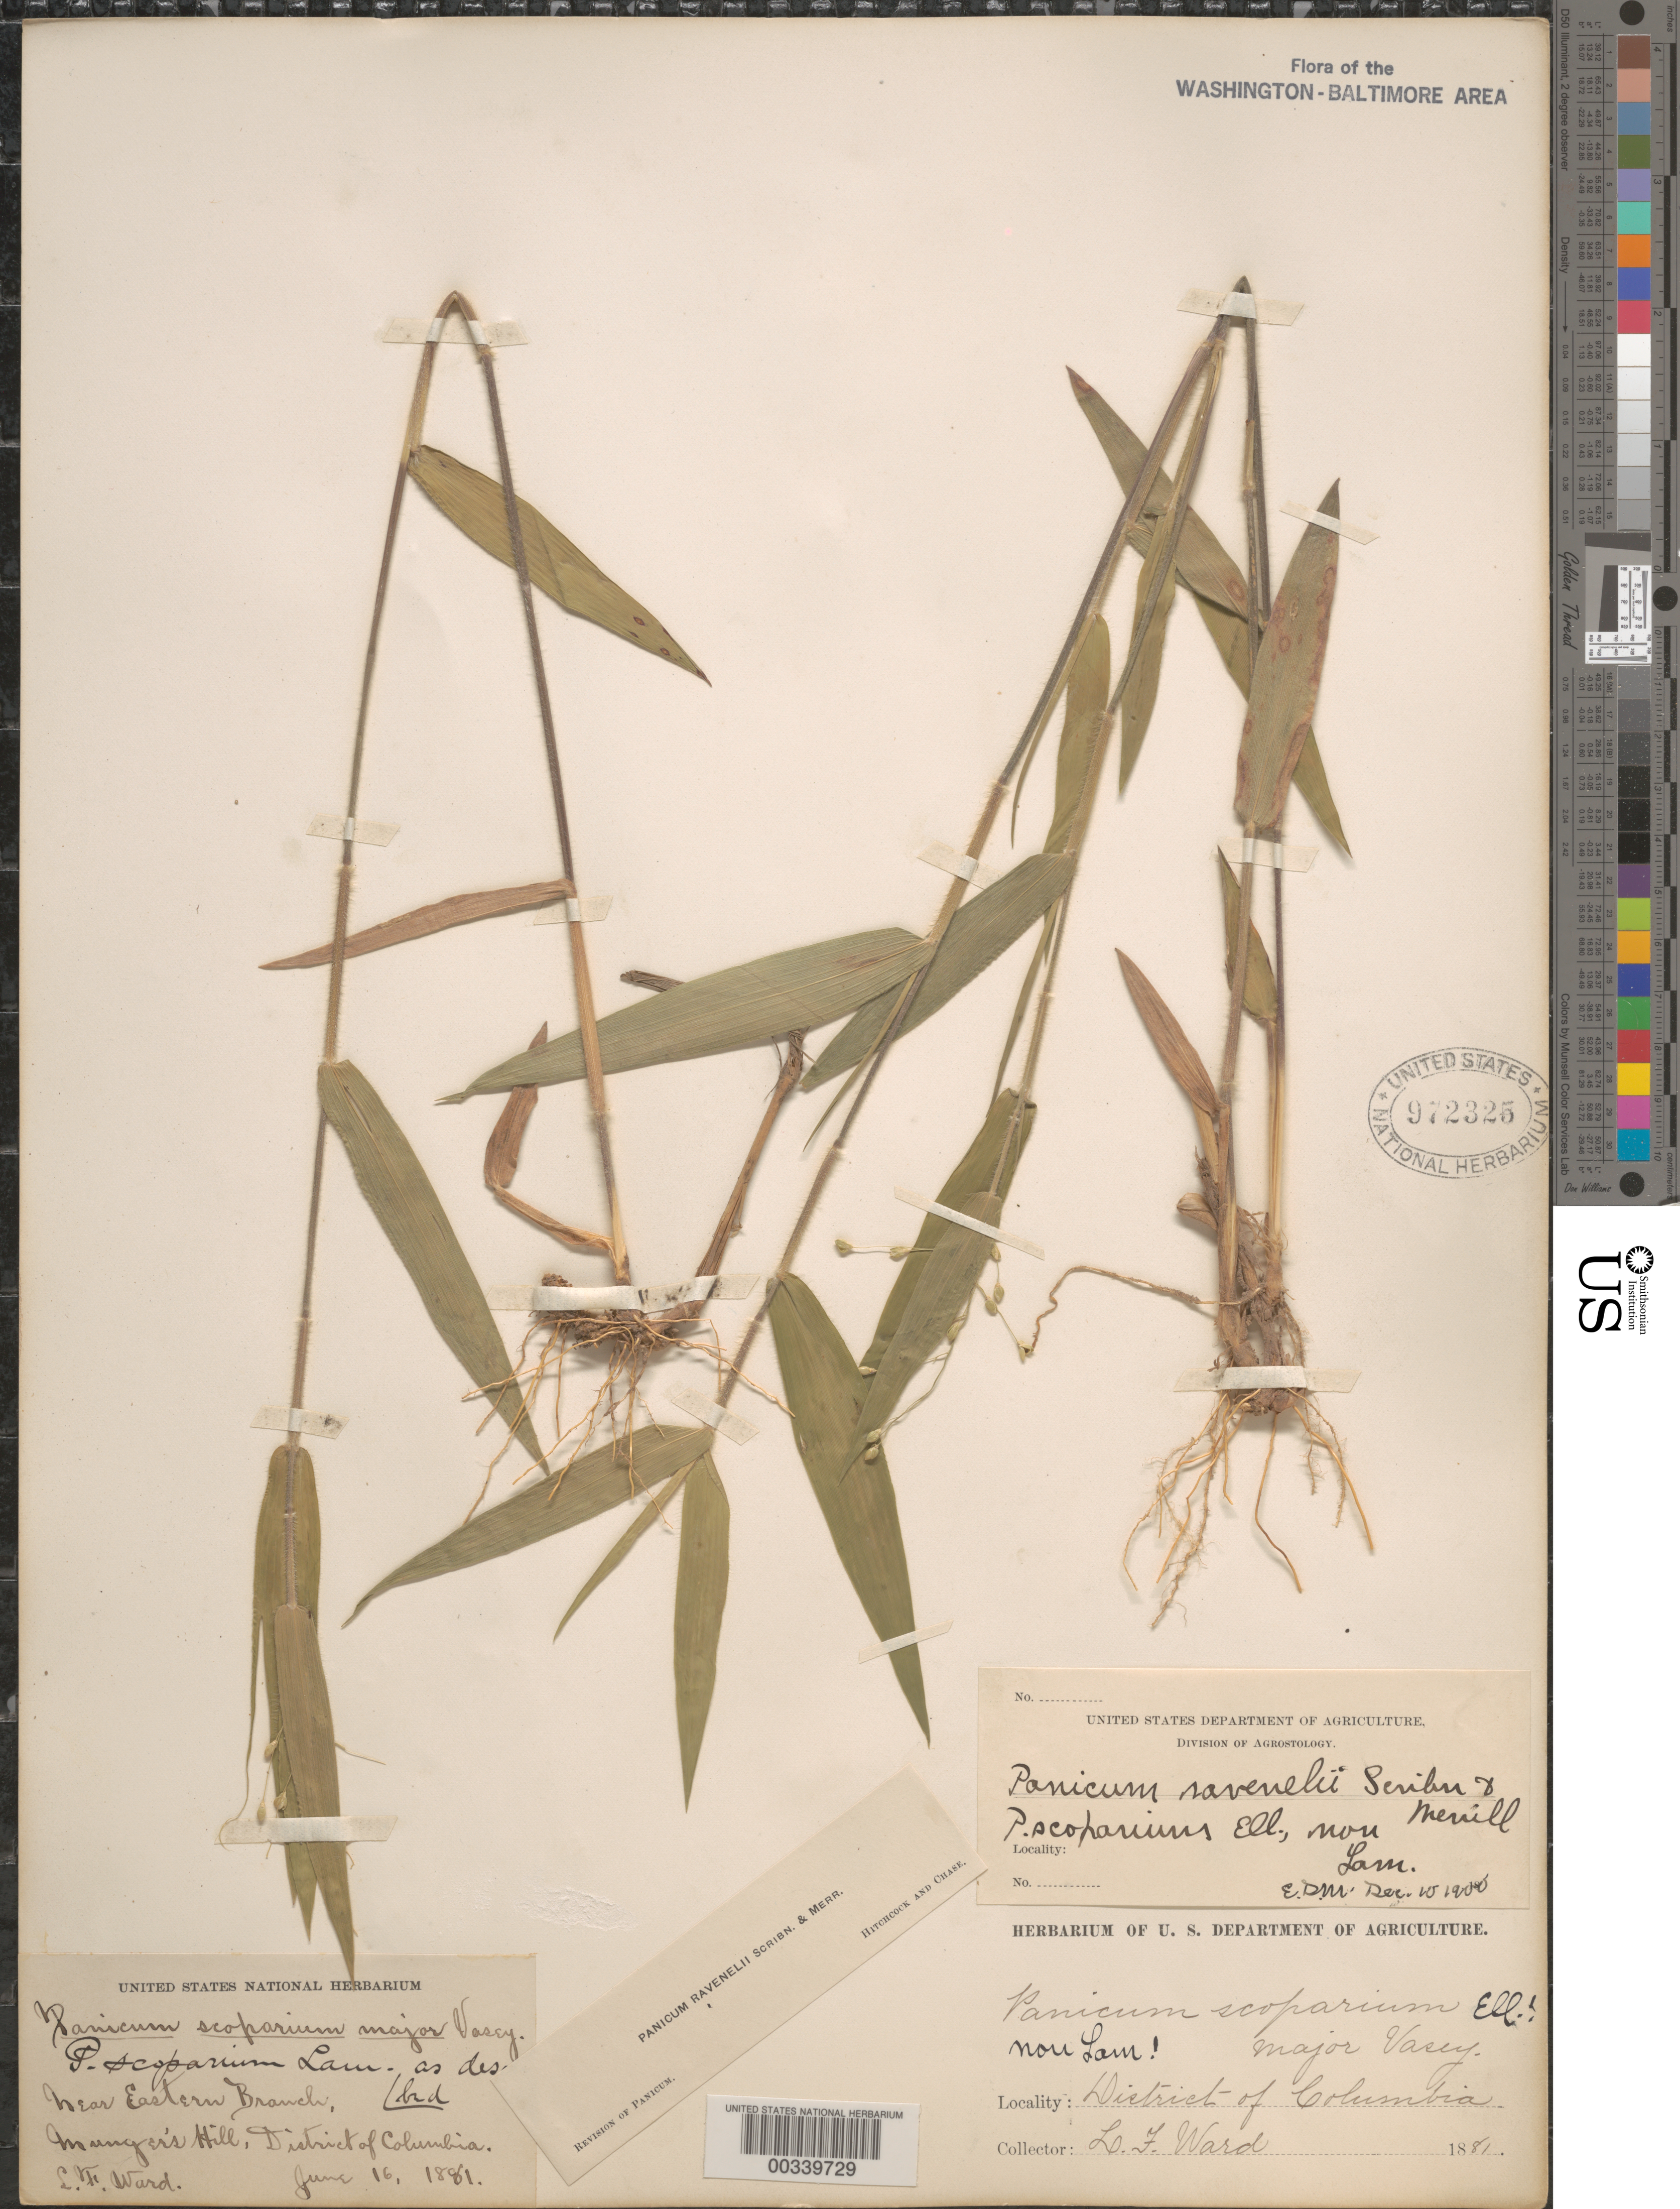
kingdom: Plantae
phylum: Tracheophyta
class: Liliopsida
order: Poales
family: Poaceae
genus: Dichanthelium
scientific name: Dichanthelium ravenelii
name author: (Scribn. & Merr.) Gould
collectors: L. F. Ward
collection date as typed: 16 Jun 1881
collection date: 1881-06-16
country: United States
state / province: District of Columbia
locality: Near Eastern Branch, Mungers Hill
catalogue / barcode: US 972325